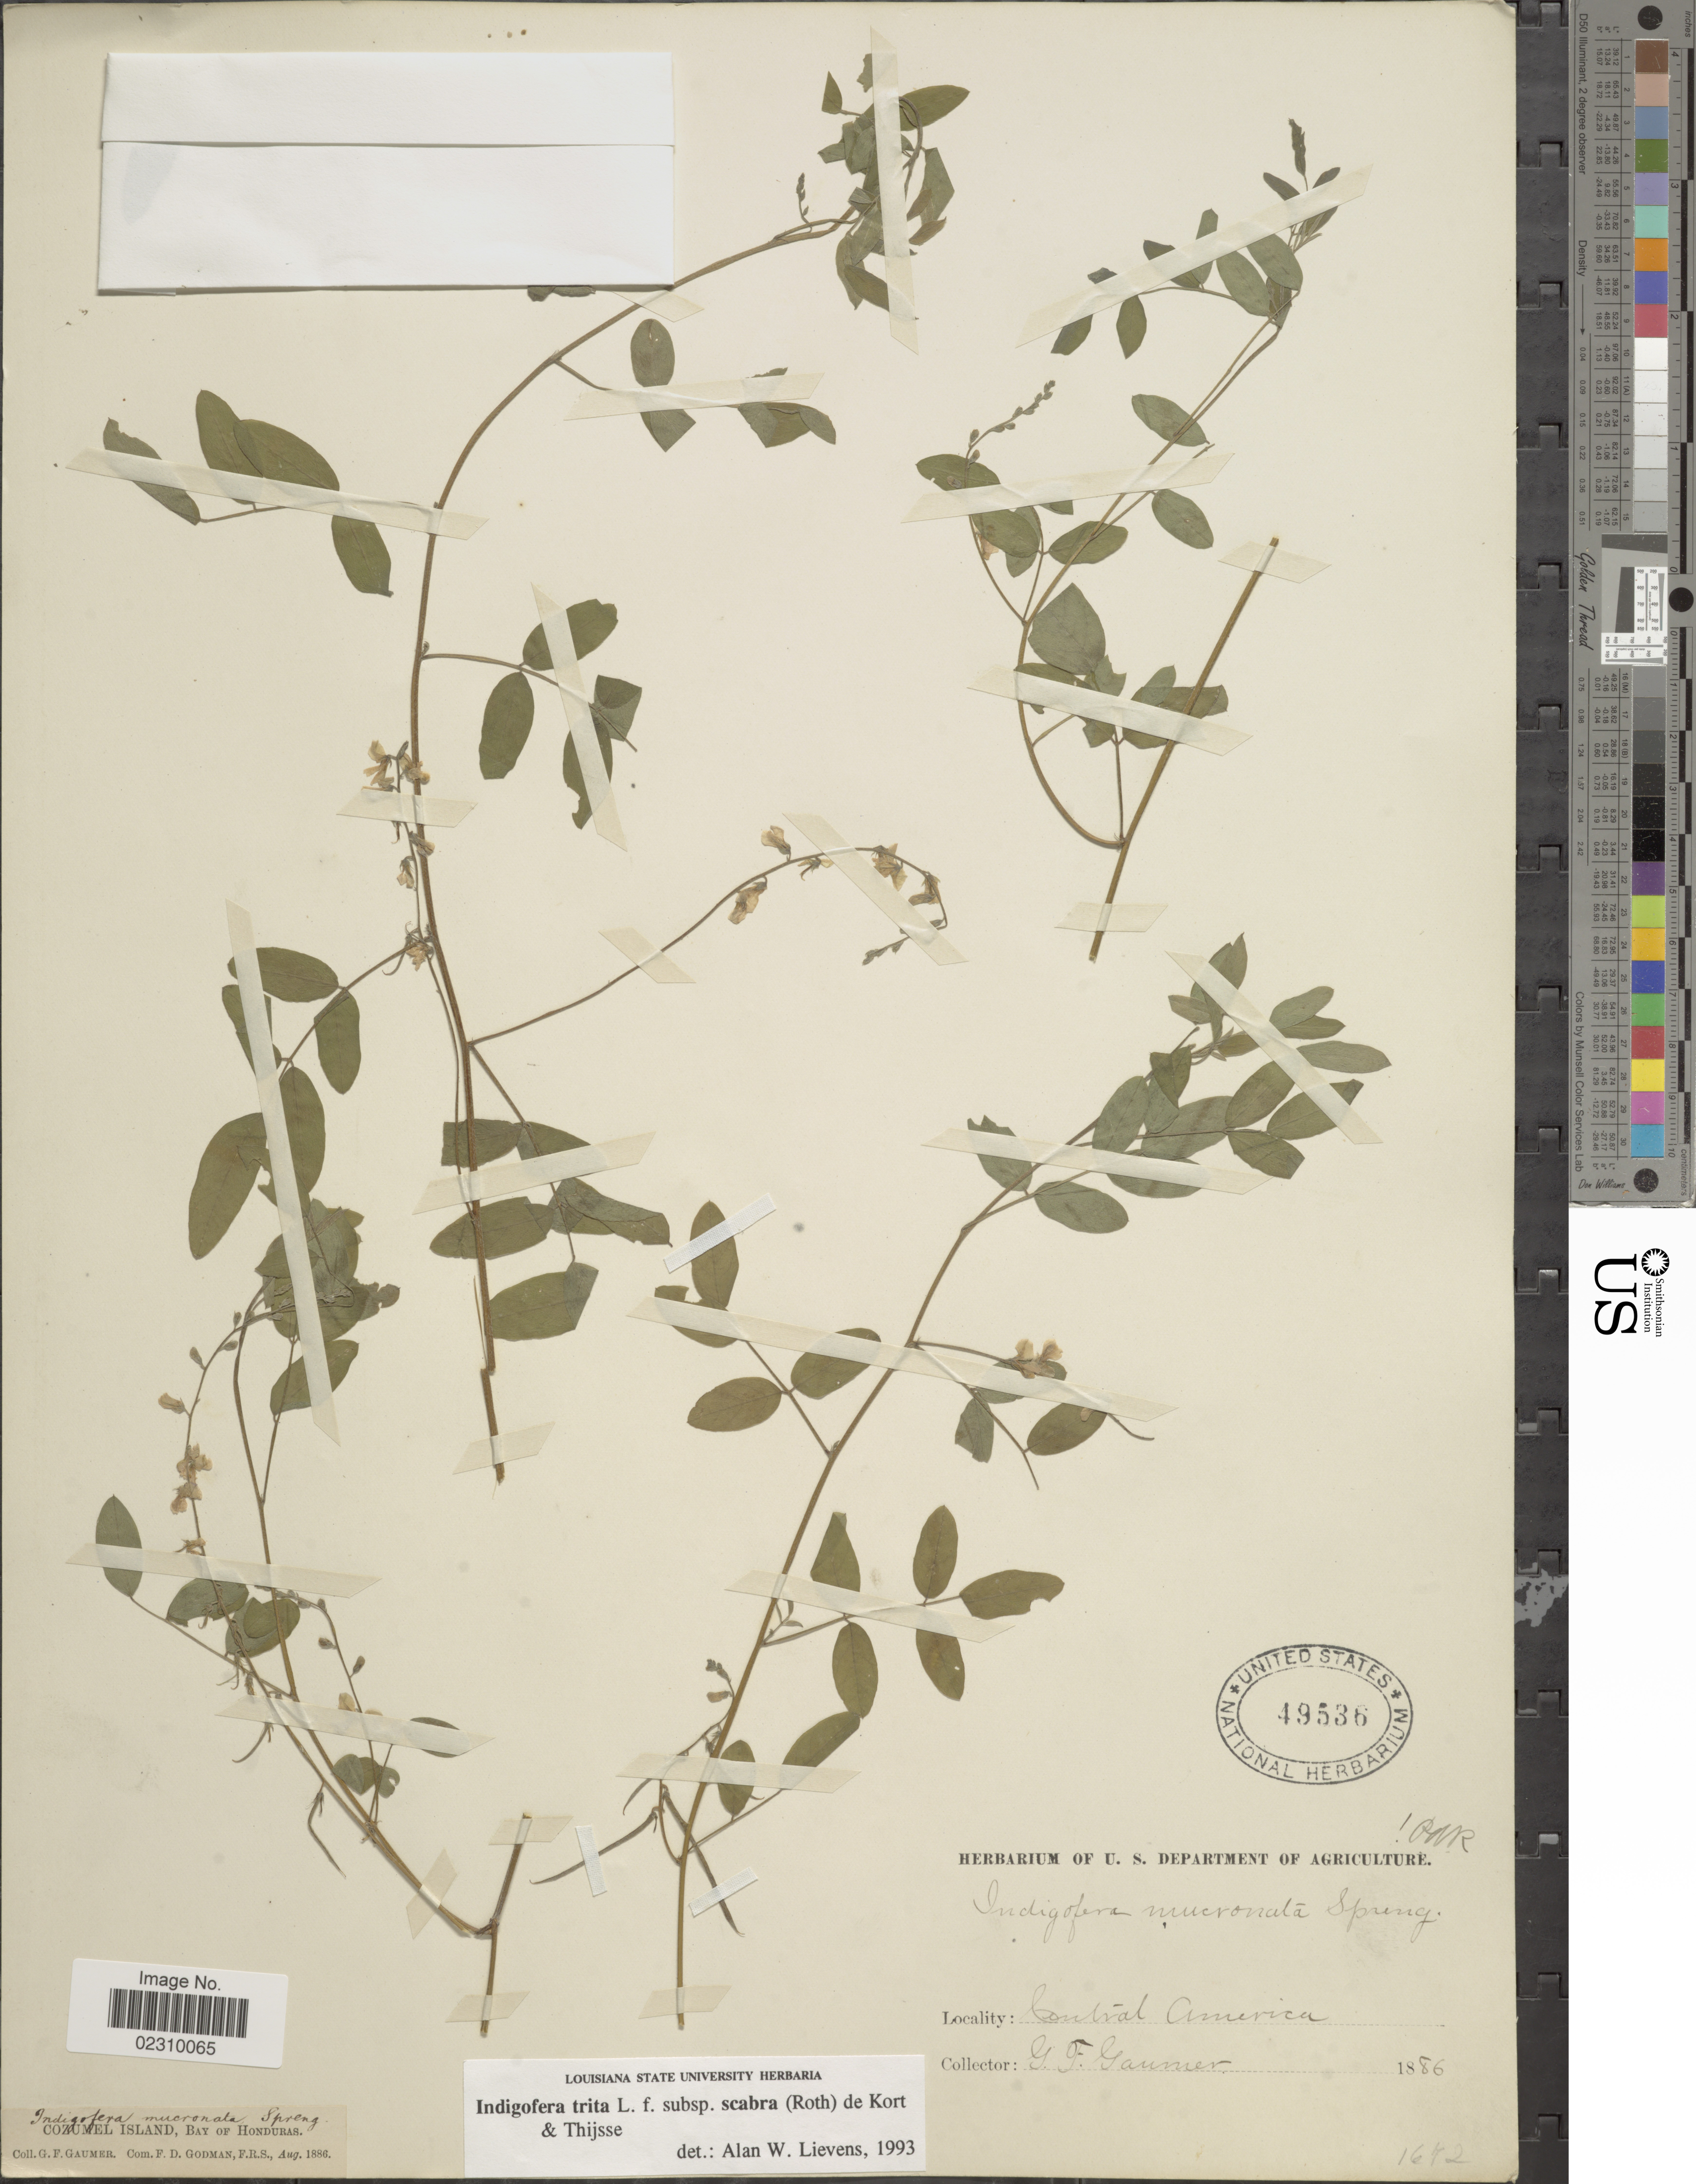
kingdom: Plantae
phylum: Tracheophyta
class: Magnoliopsida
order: Fabales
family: Fabaceae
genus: Indigofera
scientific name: Indigofera trita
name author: L. f.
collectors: G. F. Gaumer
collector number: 1672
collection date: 1886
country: Honduras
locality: Central America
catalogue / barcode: US 49536